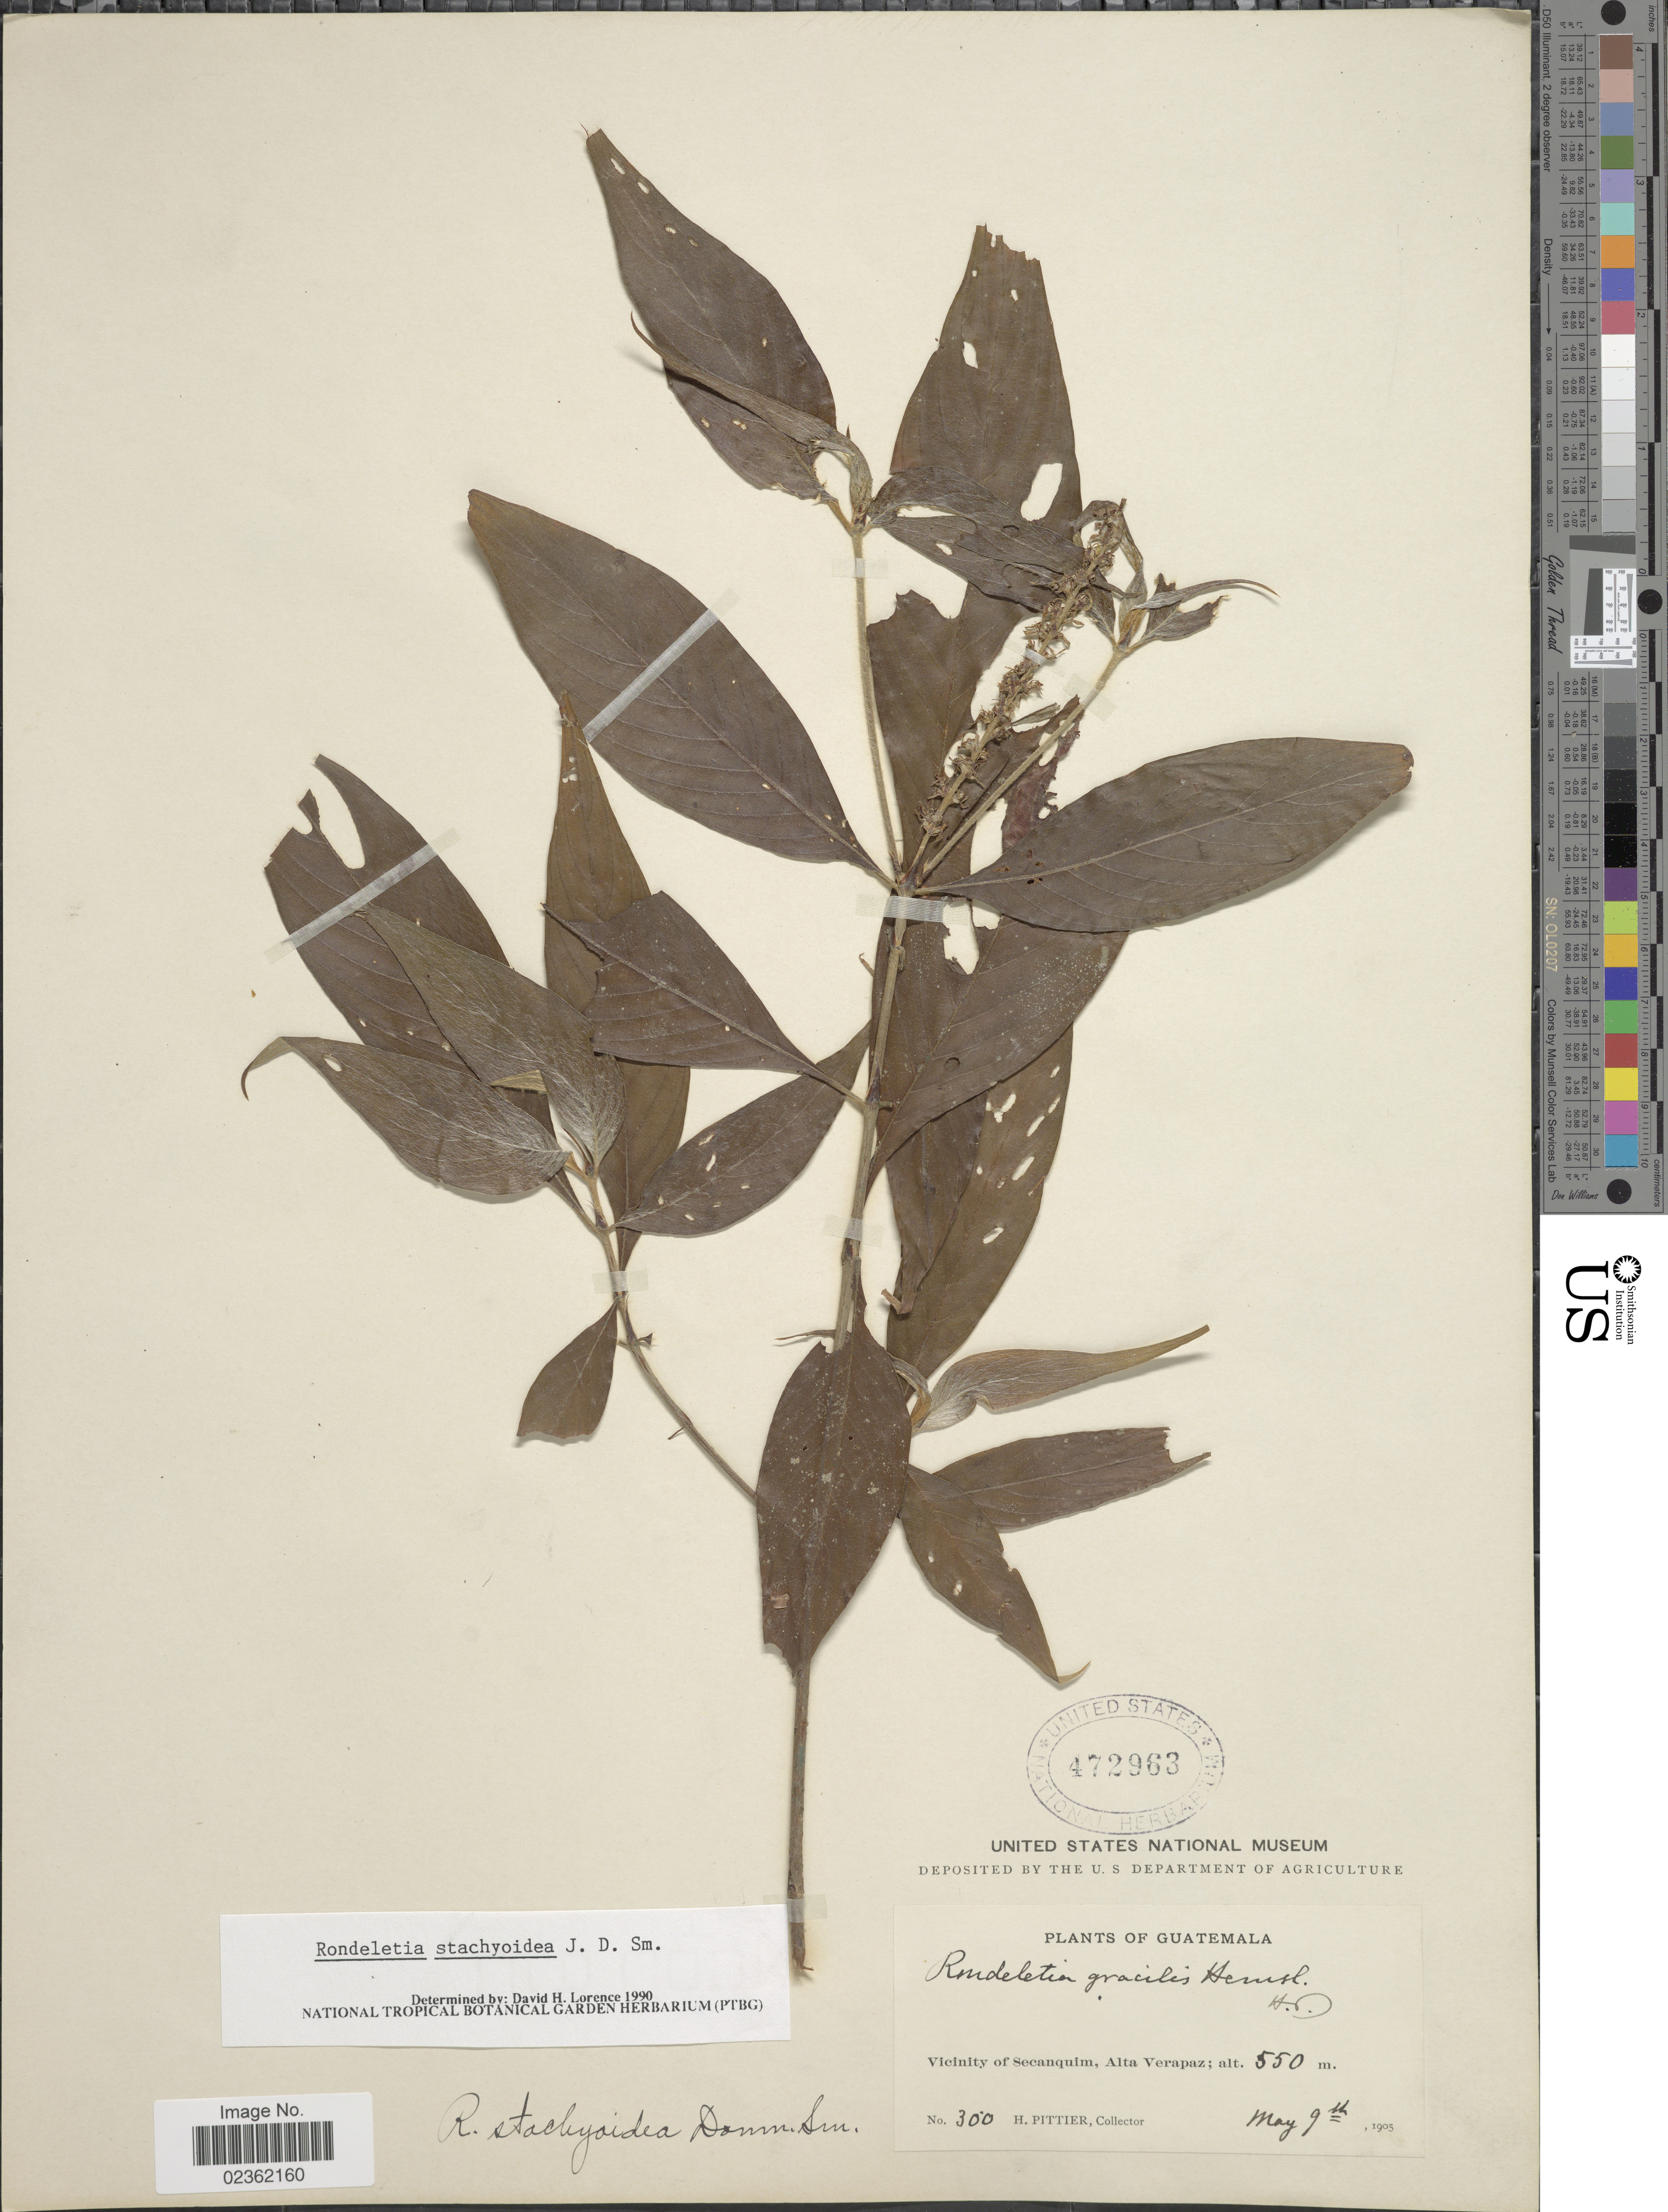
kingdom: Plantae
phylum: Tracheophyta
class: Magnoliopsida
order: Gentianales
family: Rubiaceae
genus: Rondeletia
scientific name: Rondeletia stachyoidea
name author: Donn. Sm.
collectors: H. F. Pittier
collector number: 300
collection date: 1905-05-09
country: Guatemala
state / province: Alta Verapaz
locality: Vicinity of Secanquim.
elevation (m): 550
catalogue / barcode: US 472963